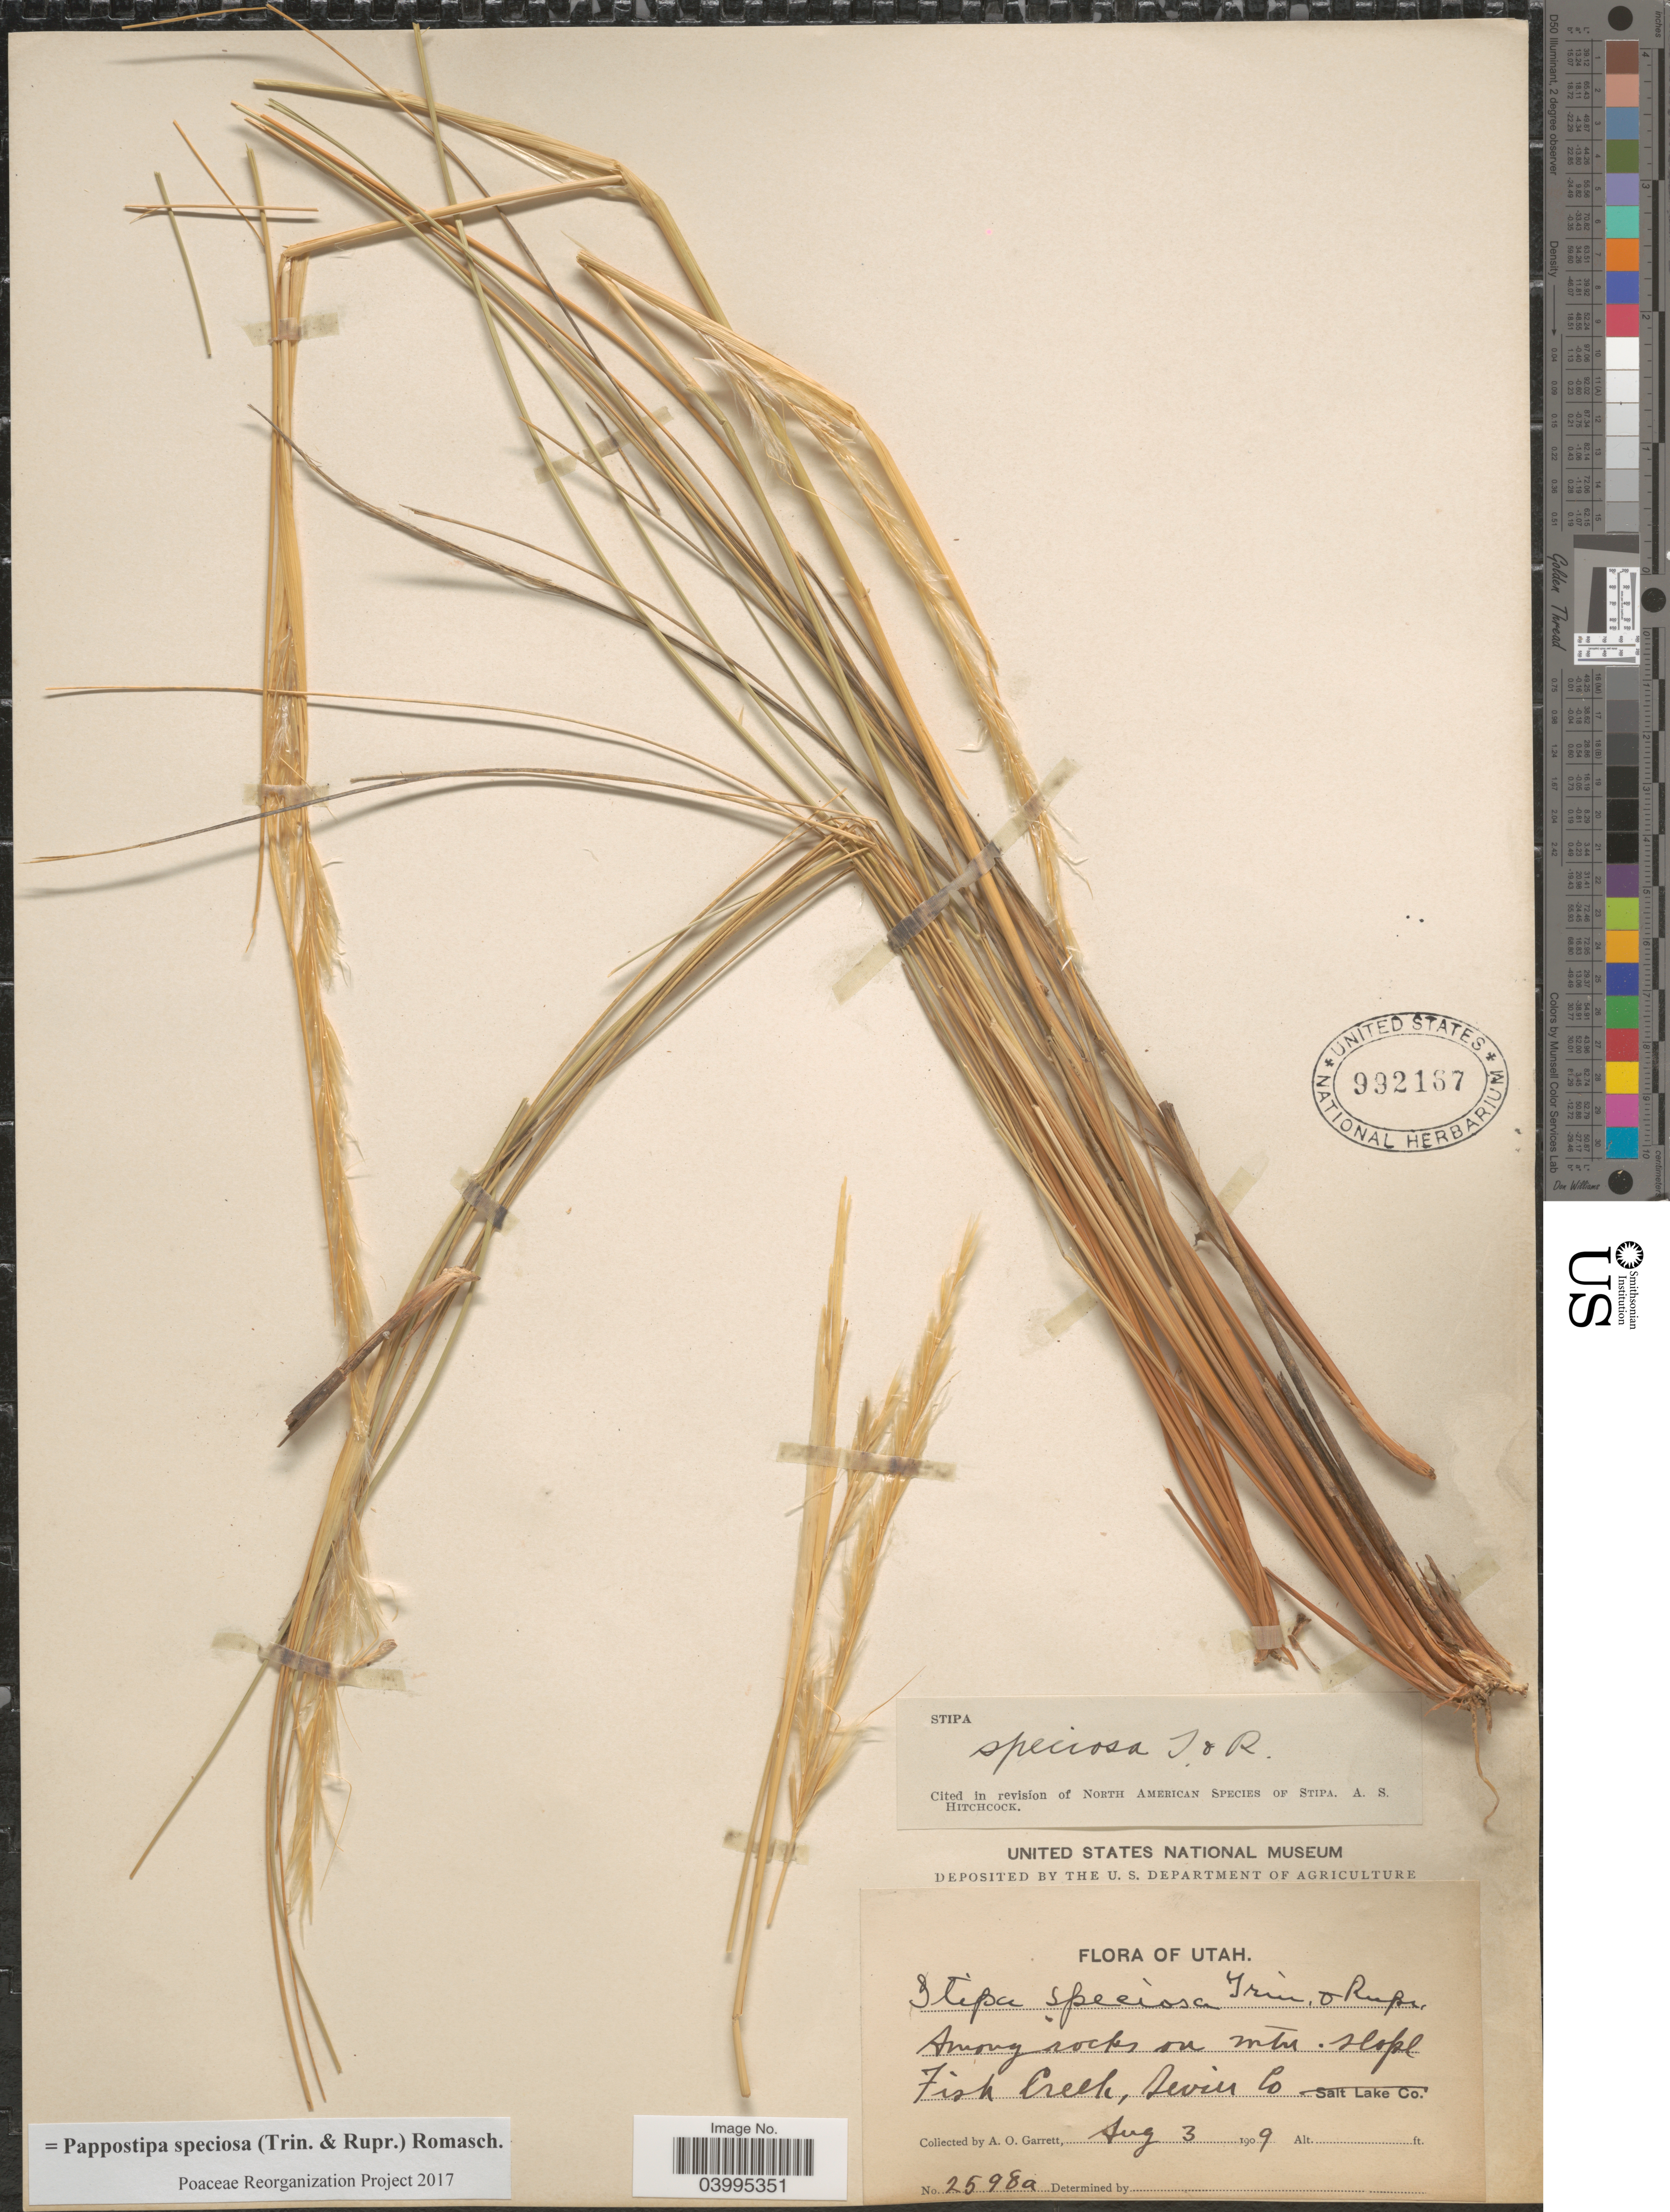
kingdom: Plantae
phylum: Tracheophyta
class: Liliopsida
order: Poales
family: Poaceae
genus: Pappostipa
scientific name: Pappostipa speciosa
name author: (Trin. & Rupr.) Romasch.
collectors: A. O. Garrett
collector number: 2598a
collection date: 1909-08-03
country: United States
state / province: Utah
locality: Fish Creek, Levin Co.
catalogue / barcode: US 992167